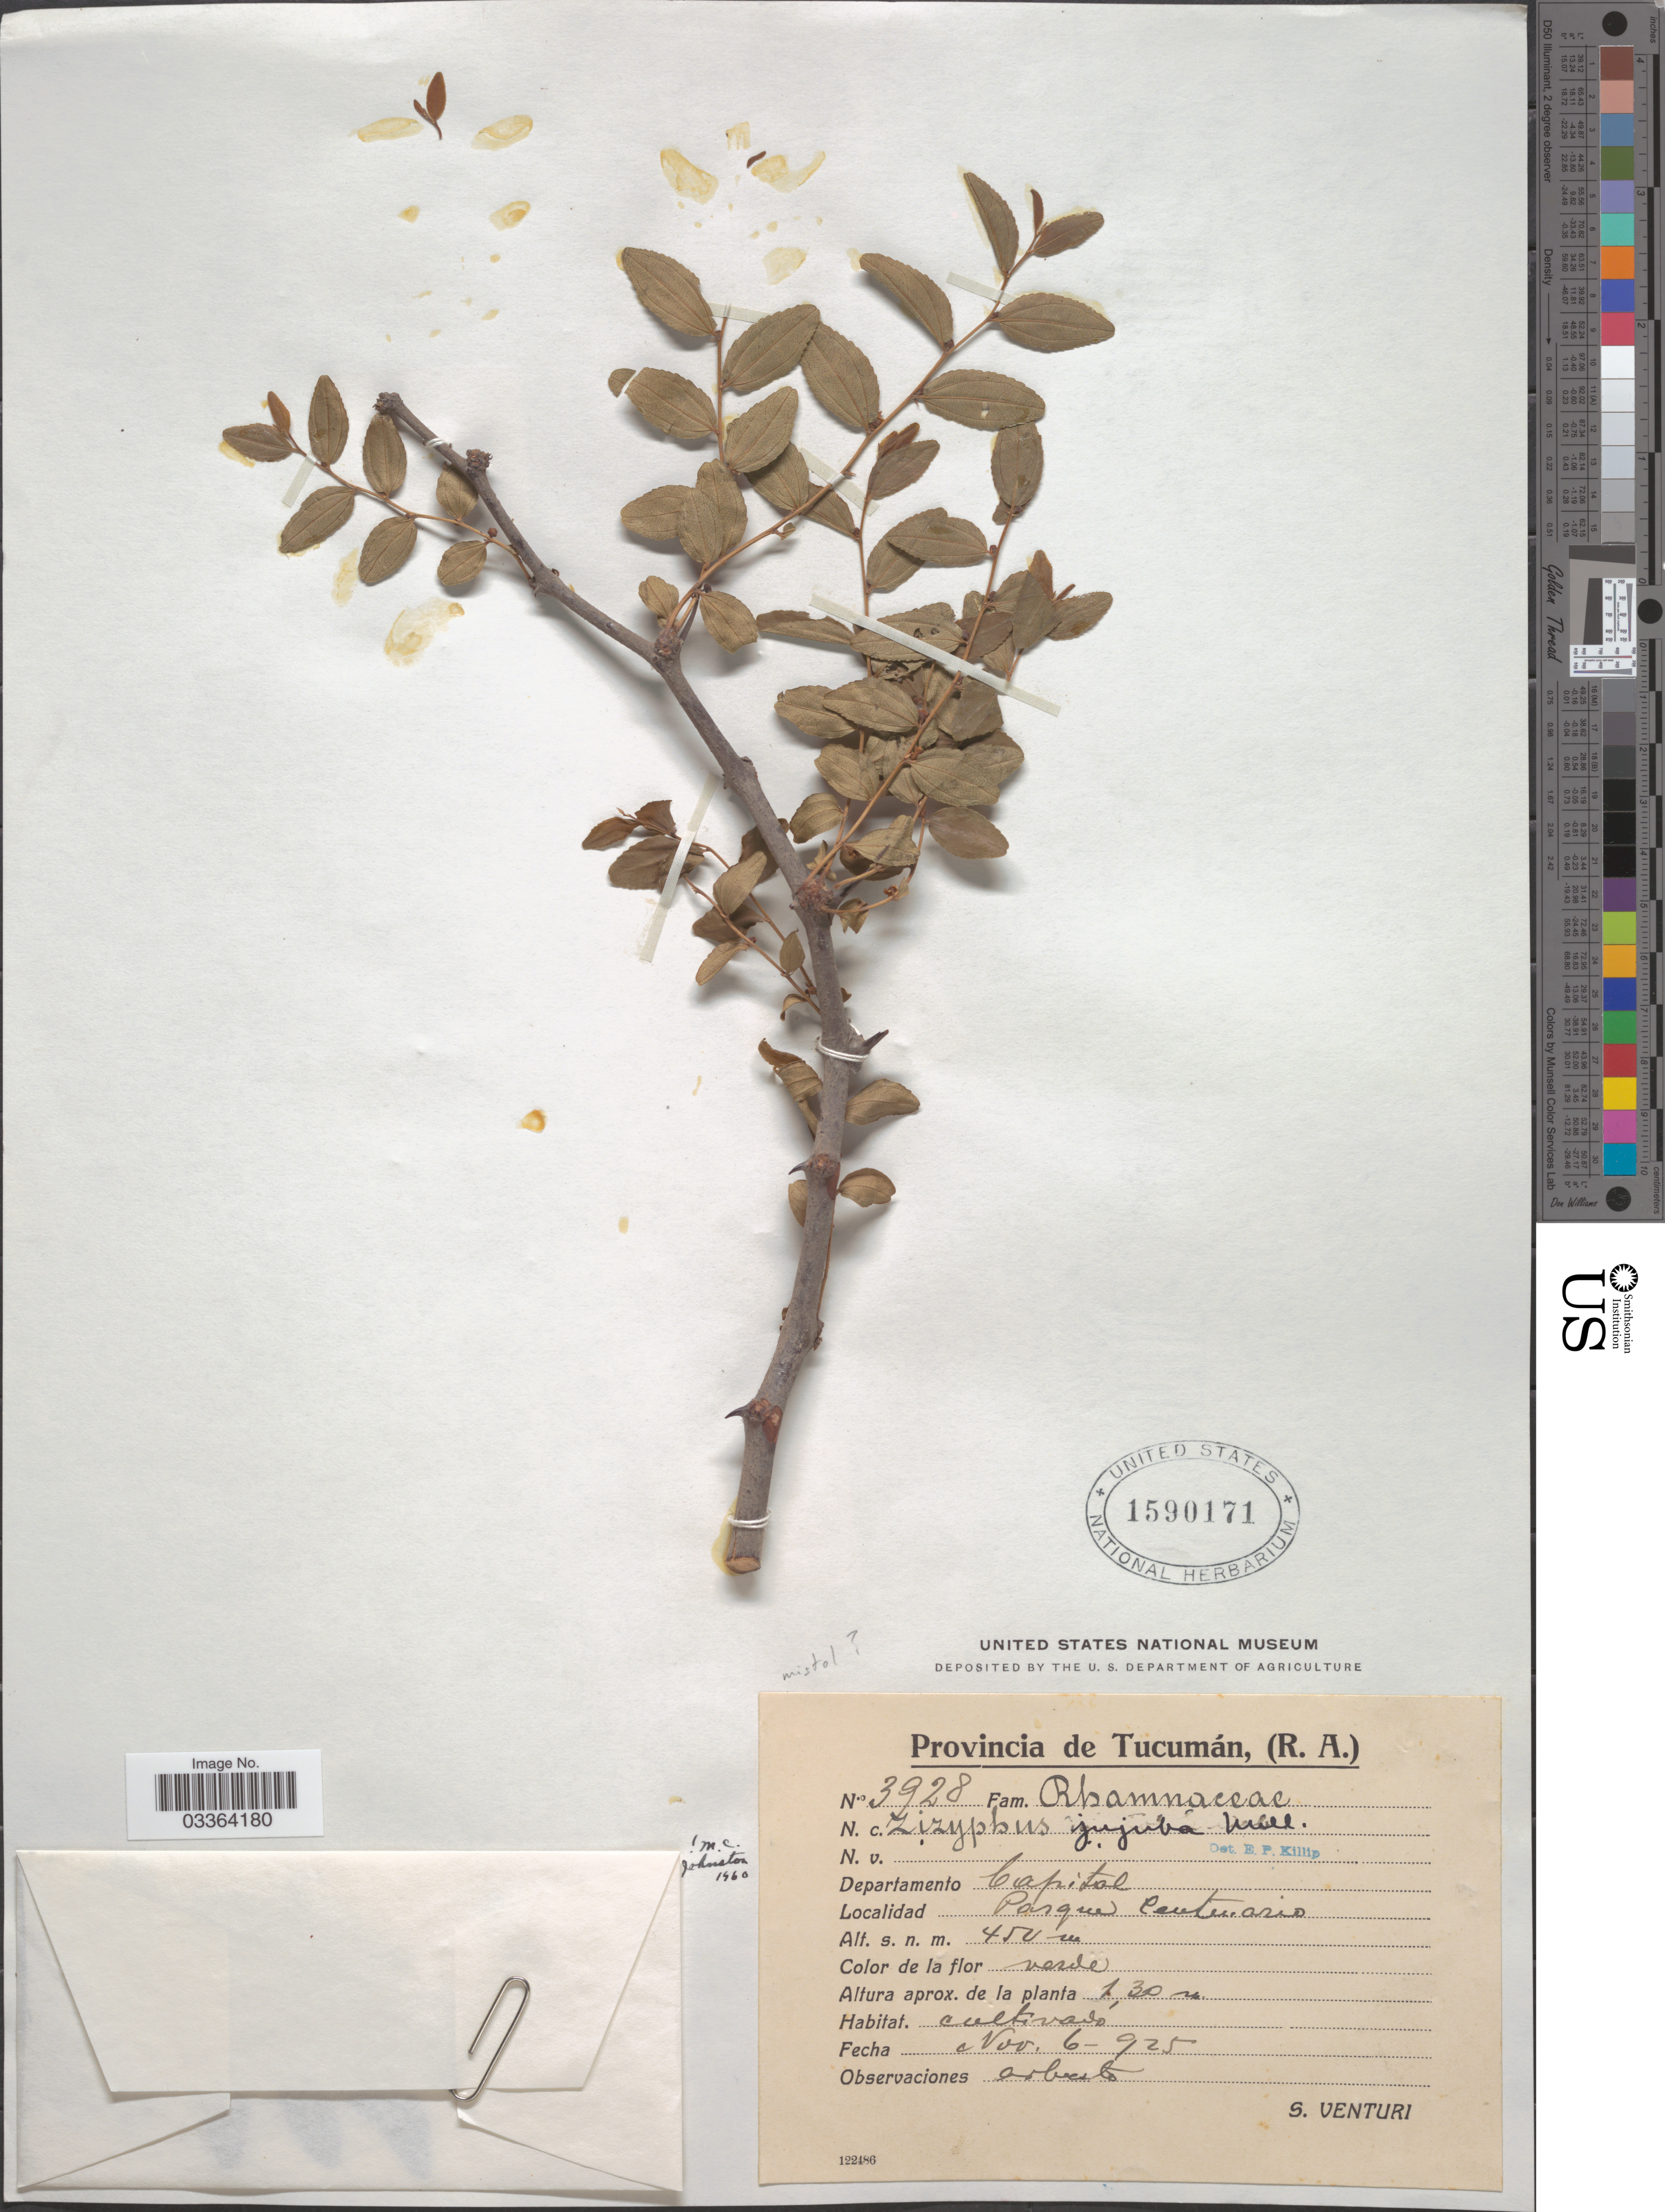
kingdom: Plantae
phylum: Tracheophyta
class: Magnoliopsida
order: Rosales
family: Rhamnaceae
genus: Ziziphus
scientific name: Ziziphus jujuba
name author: Mill.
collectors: S. Venturi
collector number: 3928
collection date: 1925-11-06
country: Argentina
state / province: Tucuman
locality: Departamento Capital, Parque Centenario.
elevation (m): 450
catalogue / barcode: US 1590171